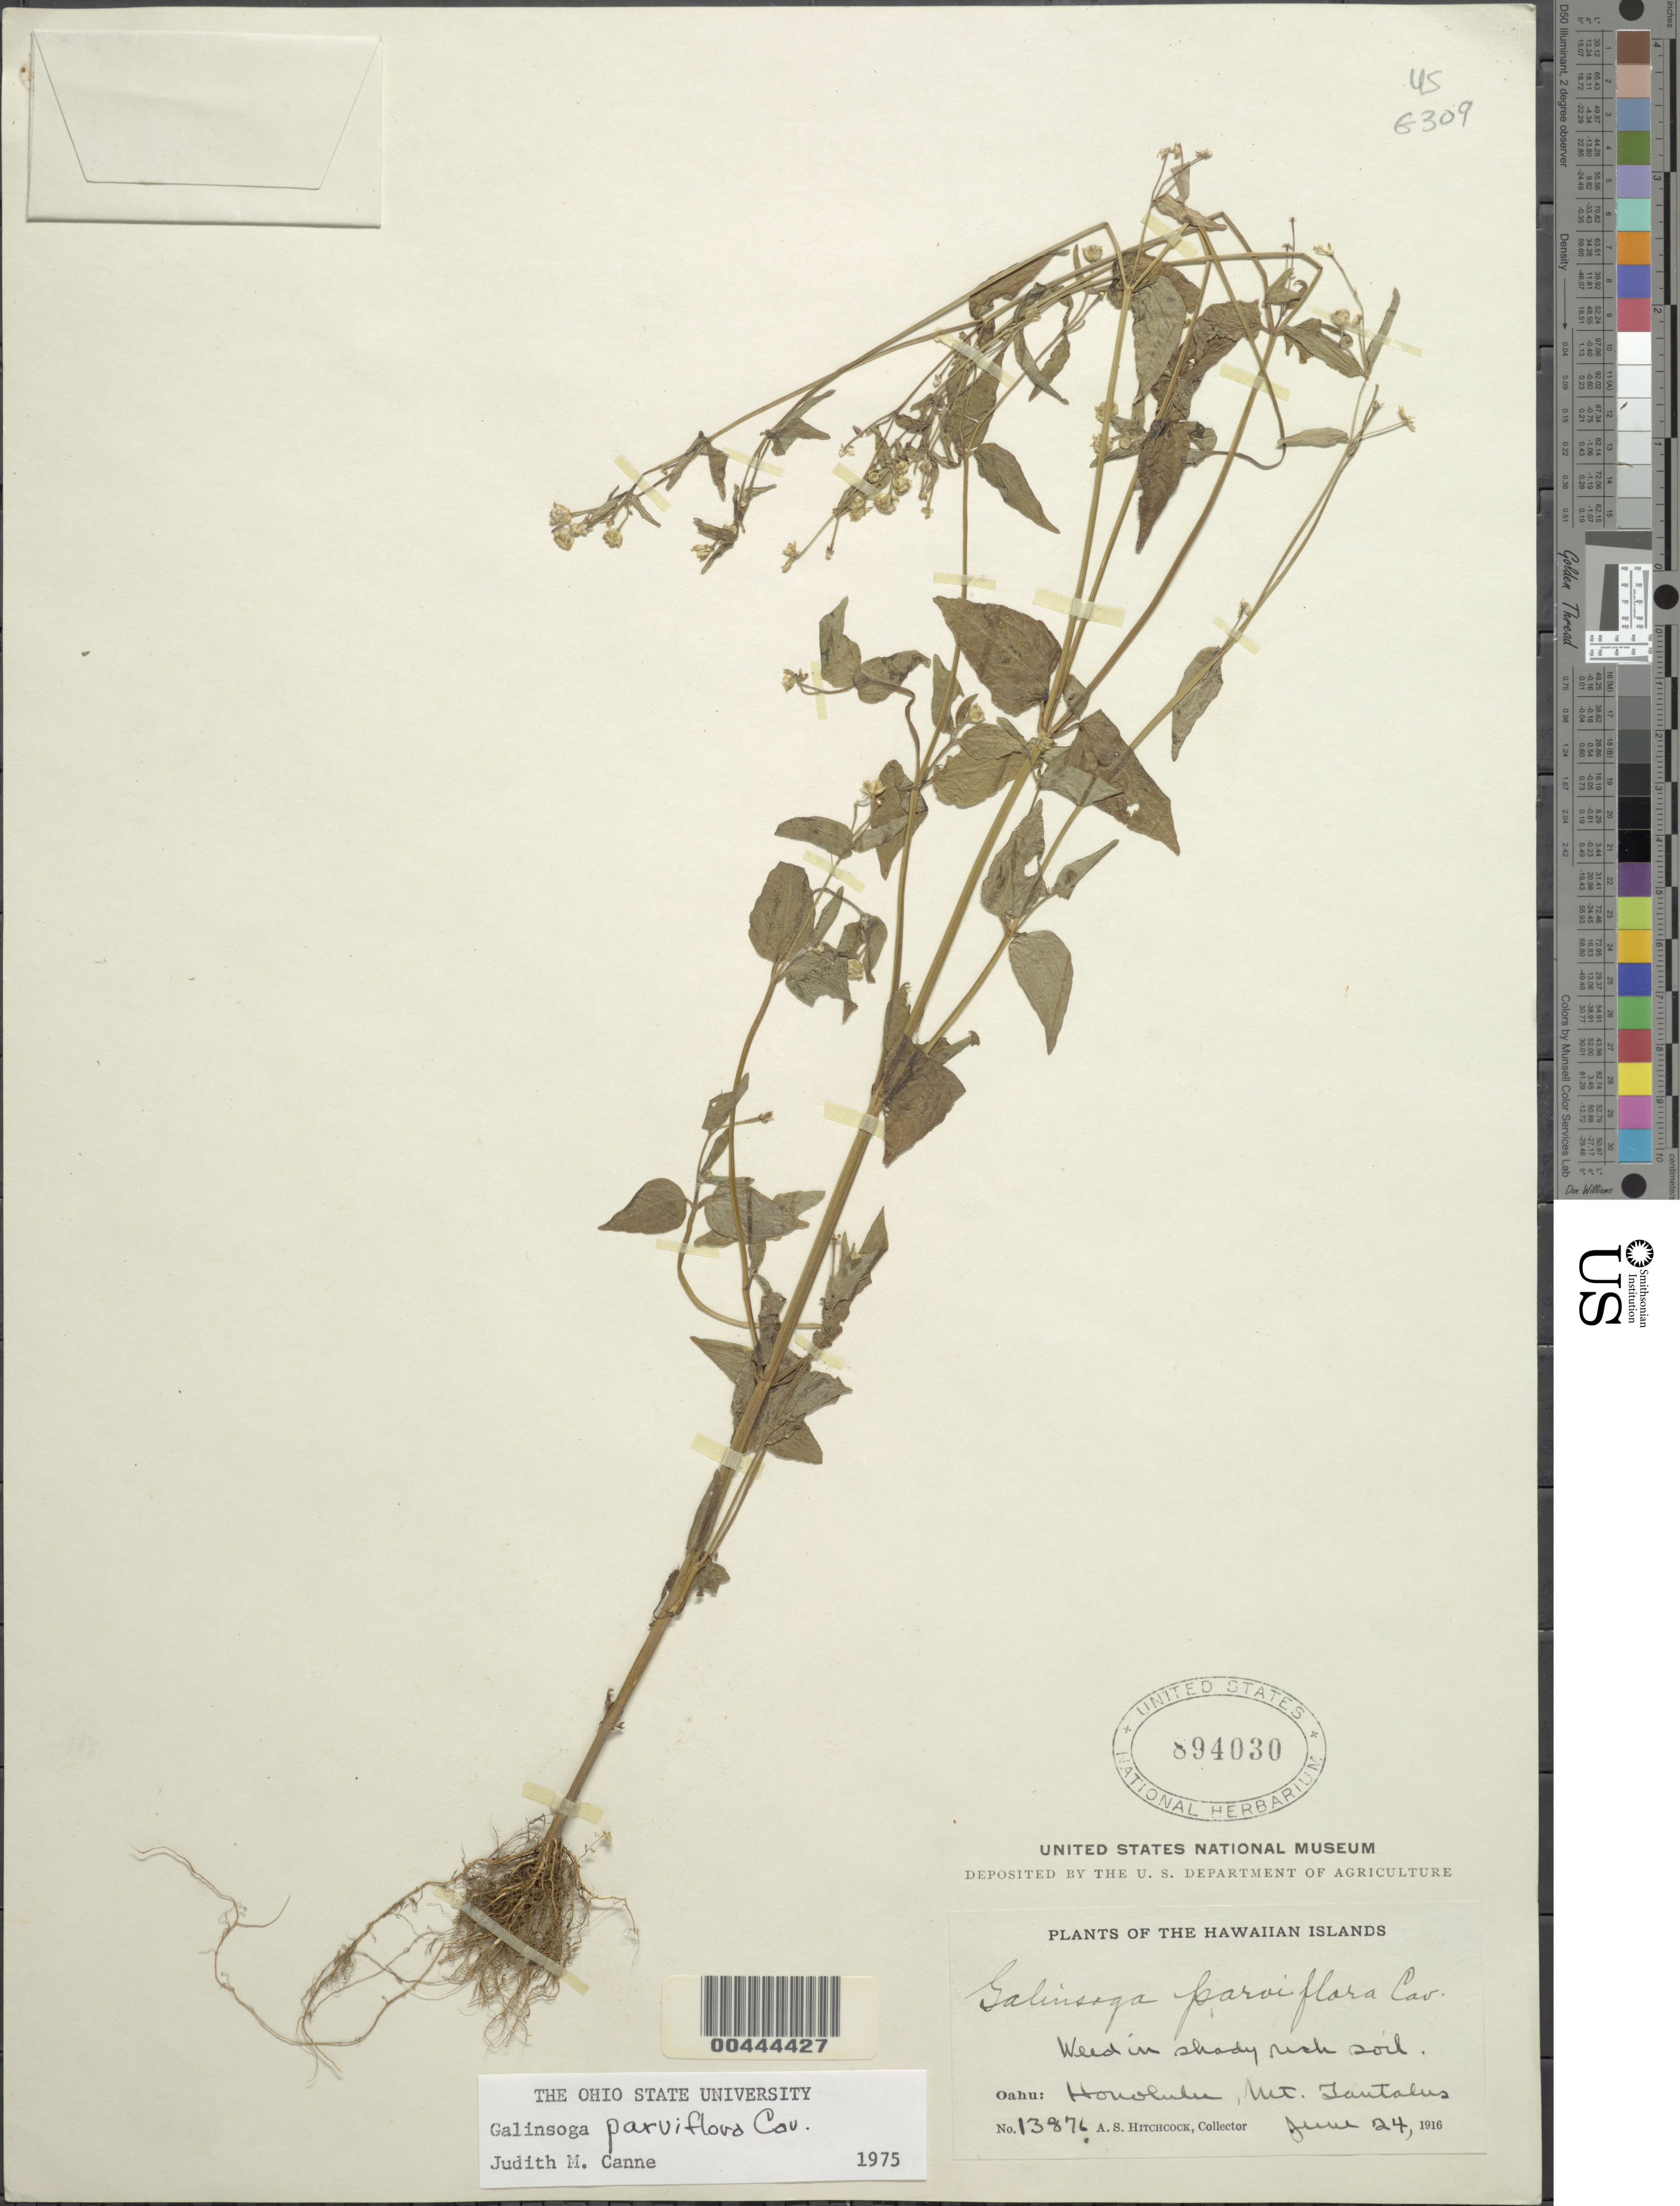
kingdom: Plantae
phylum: Tracheophyta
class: Magnoliopsida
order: Asterales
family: Asteraceae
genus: Galinsoga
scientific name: Galinsoga parviflora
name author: Cav.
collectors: A. S. Hitchcock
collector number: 13876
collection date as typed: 24 Jun 1916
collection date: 1916-06-24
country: United States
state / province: Hawaii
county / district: Honolulu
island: Oahu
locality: Honolulu, Mt. Tantalus.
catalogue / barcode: US 894030